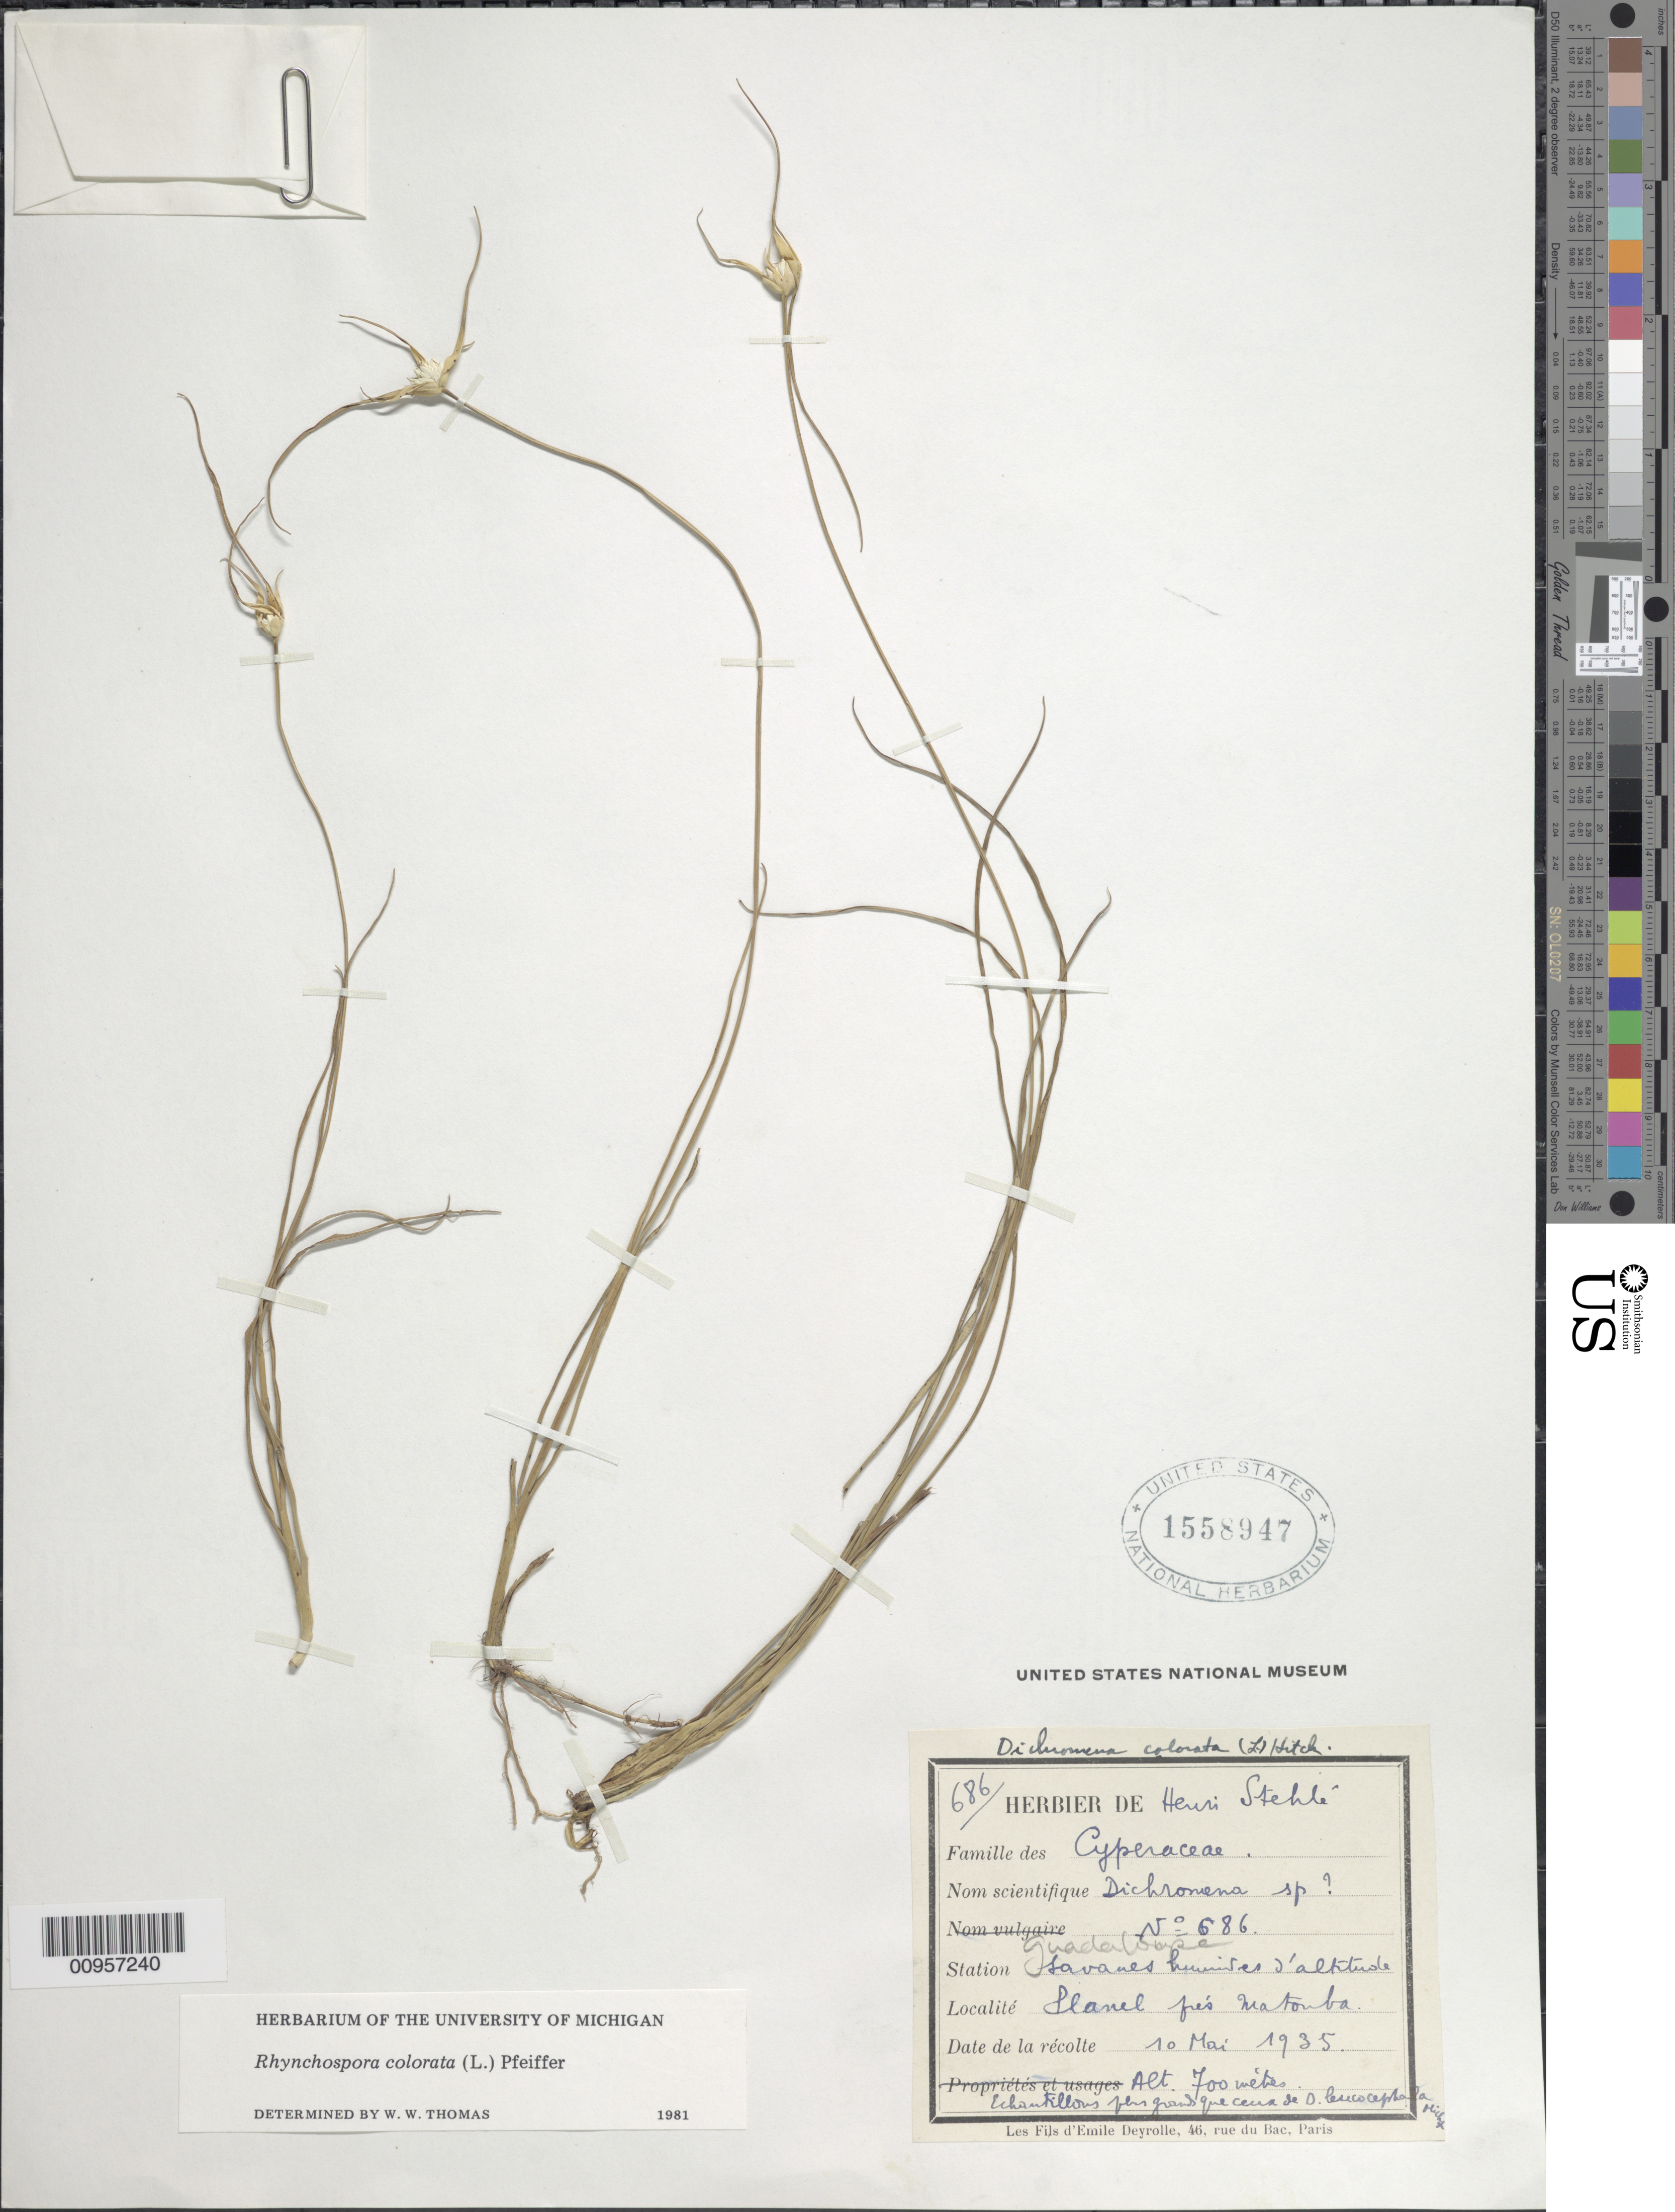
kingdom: Plantae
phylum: Tracheophyta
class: Liliopsida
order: Poales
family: Cyperaceae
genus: Rhynchospora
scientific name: Rhynchospora colorata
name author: (L.) H. Pfeiff.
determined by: Thomas, W. W., (NY), New York Botanical Garden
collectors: H. Stehlé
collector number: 686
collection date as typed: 10 May 1935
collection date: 1935-05-10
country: Guadeloupe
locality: Savanes, Planel prés Matouba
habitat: Savanes humides d'altitude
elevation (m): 700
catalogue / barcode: US 1558947